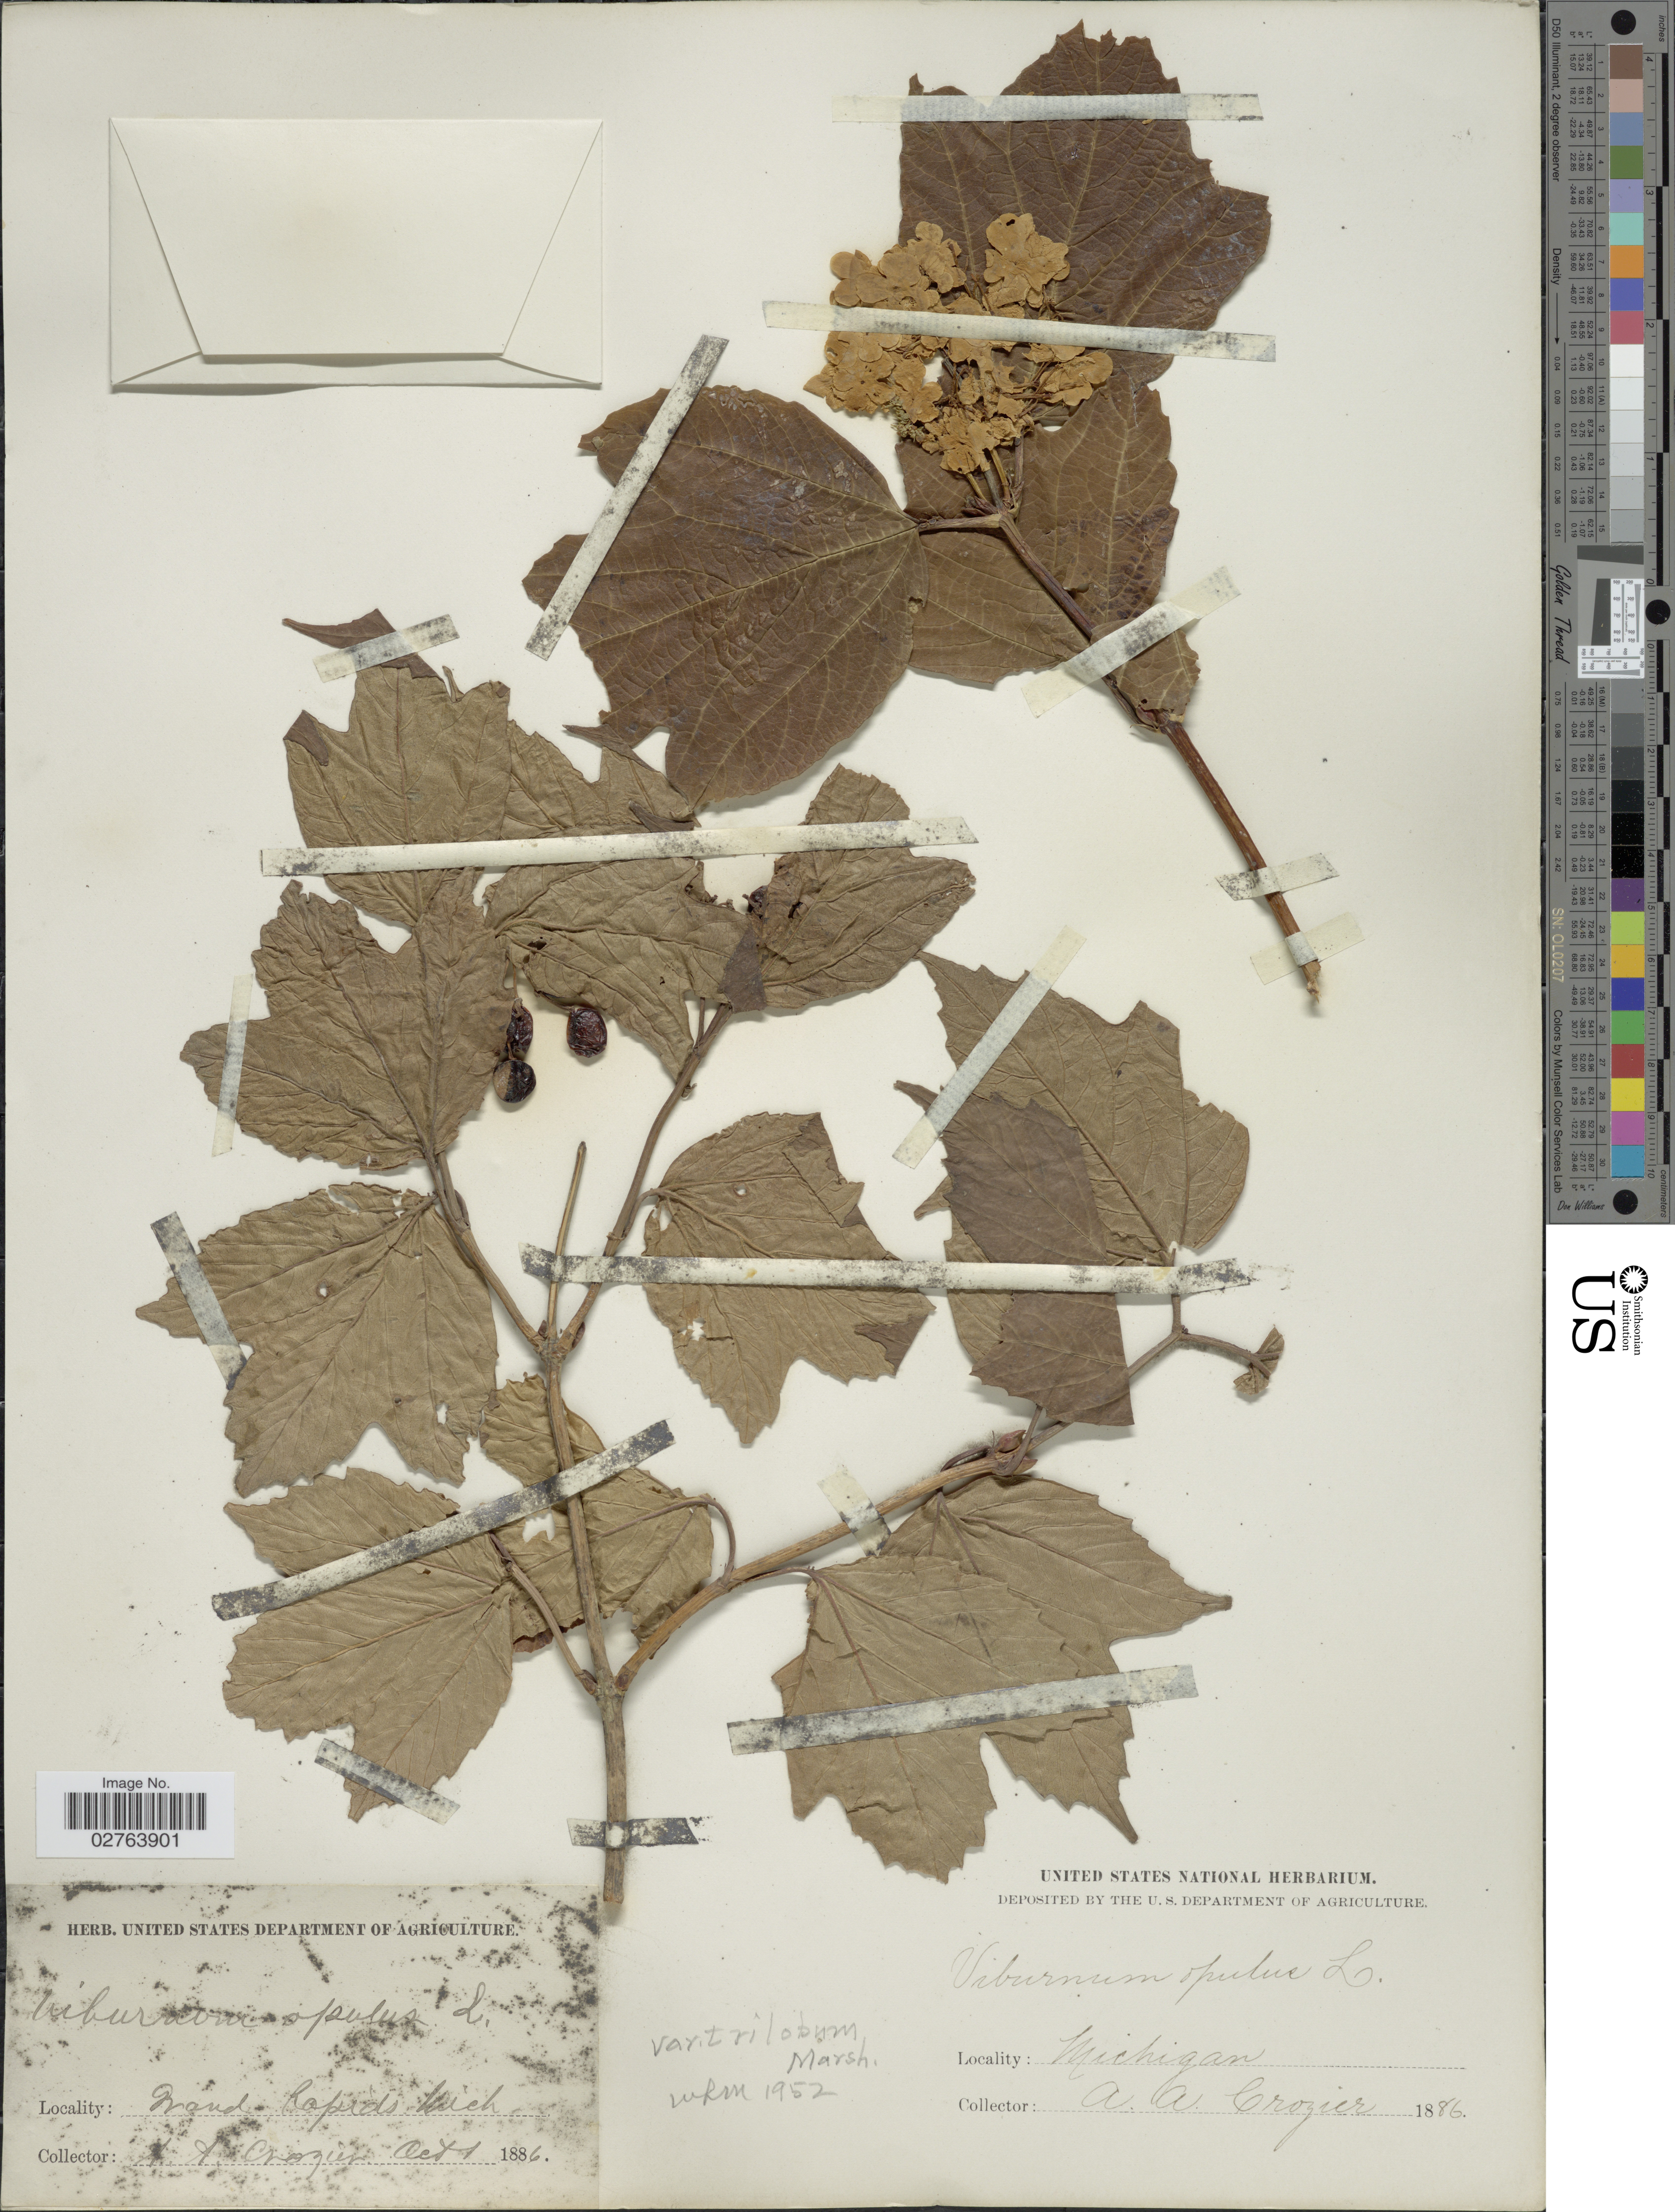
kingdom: Plantae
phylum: Tracheophyta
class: Magnoliopsida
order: Dipsacales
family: Viburnaceae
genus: Viburnum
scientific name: Viburnum opulus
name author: L.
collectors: A. Crozier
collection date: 1886-10-01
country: United States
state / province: Michigan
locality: Grand Rapids